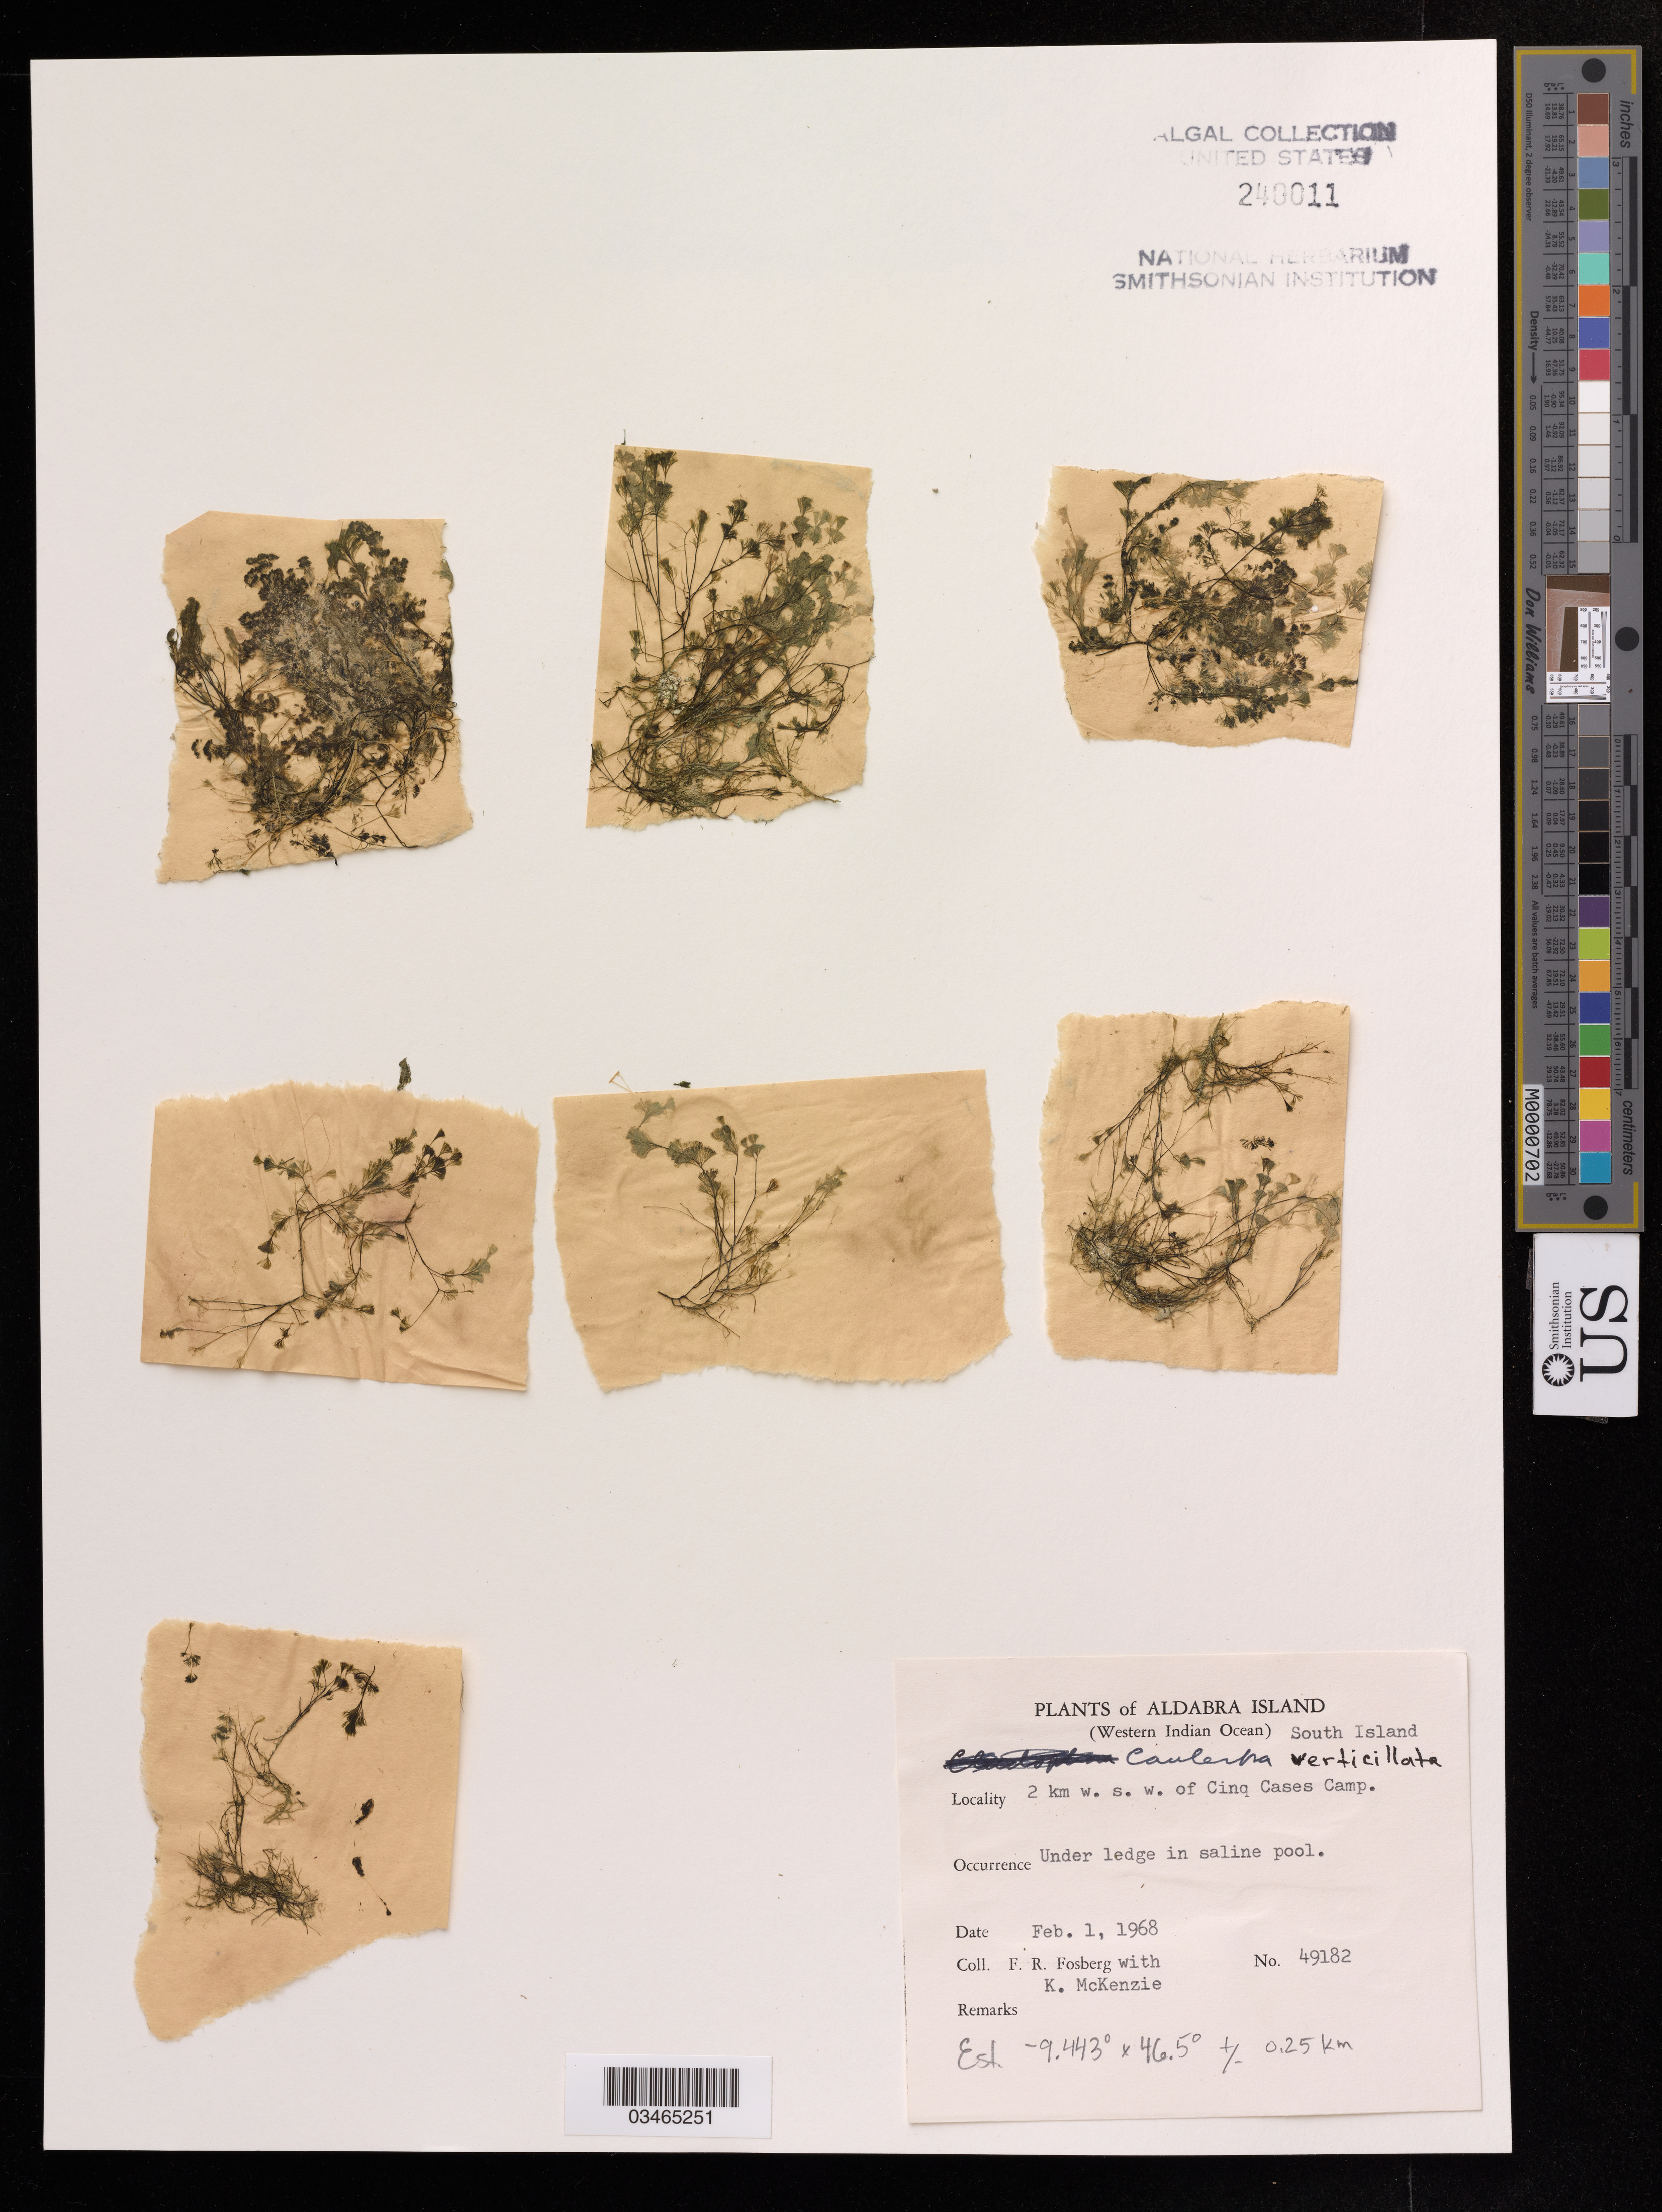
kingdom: Plantae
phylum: Chlorophyta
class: Ulvophyceae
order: Bryopsidales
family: Caulerpaceae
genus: Caulerpa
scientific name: Caulerpa verticillata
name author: J. Agardh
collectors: F. R. Fosberg & A. Mckenzie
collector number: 49182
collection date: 1968-02-01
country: Seychelles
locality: Aldabra Island, (Western Indian Ocean), South Island, 2 km w. s. w. of Cinq Cases Camp.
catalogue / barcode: US 240011